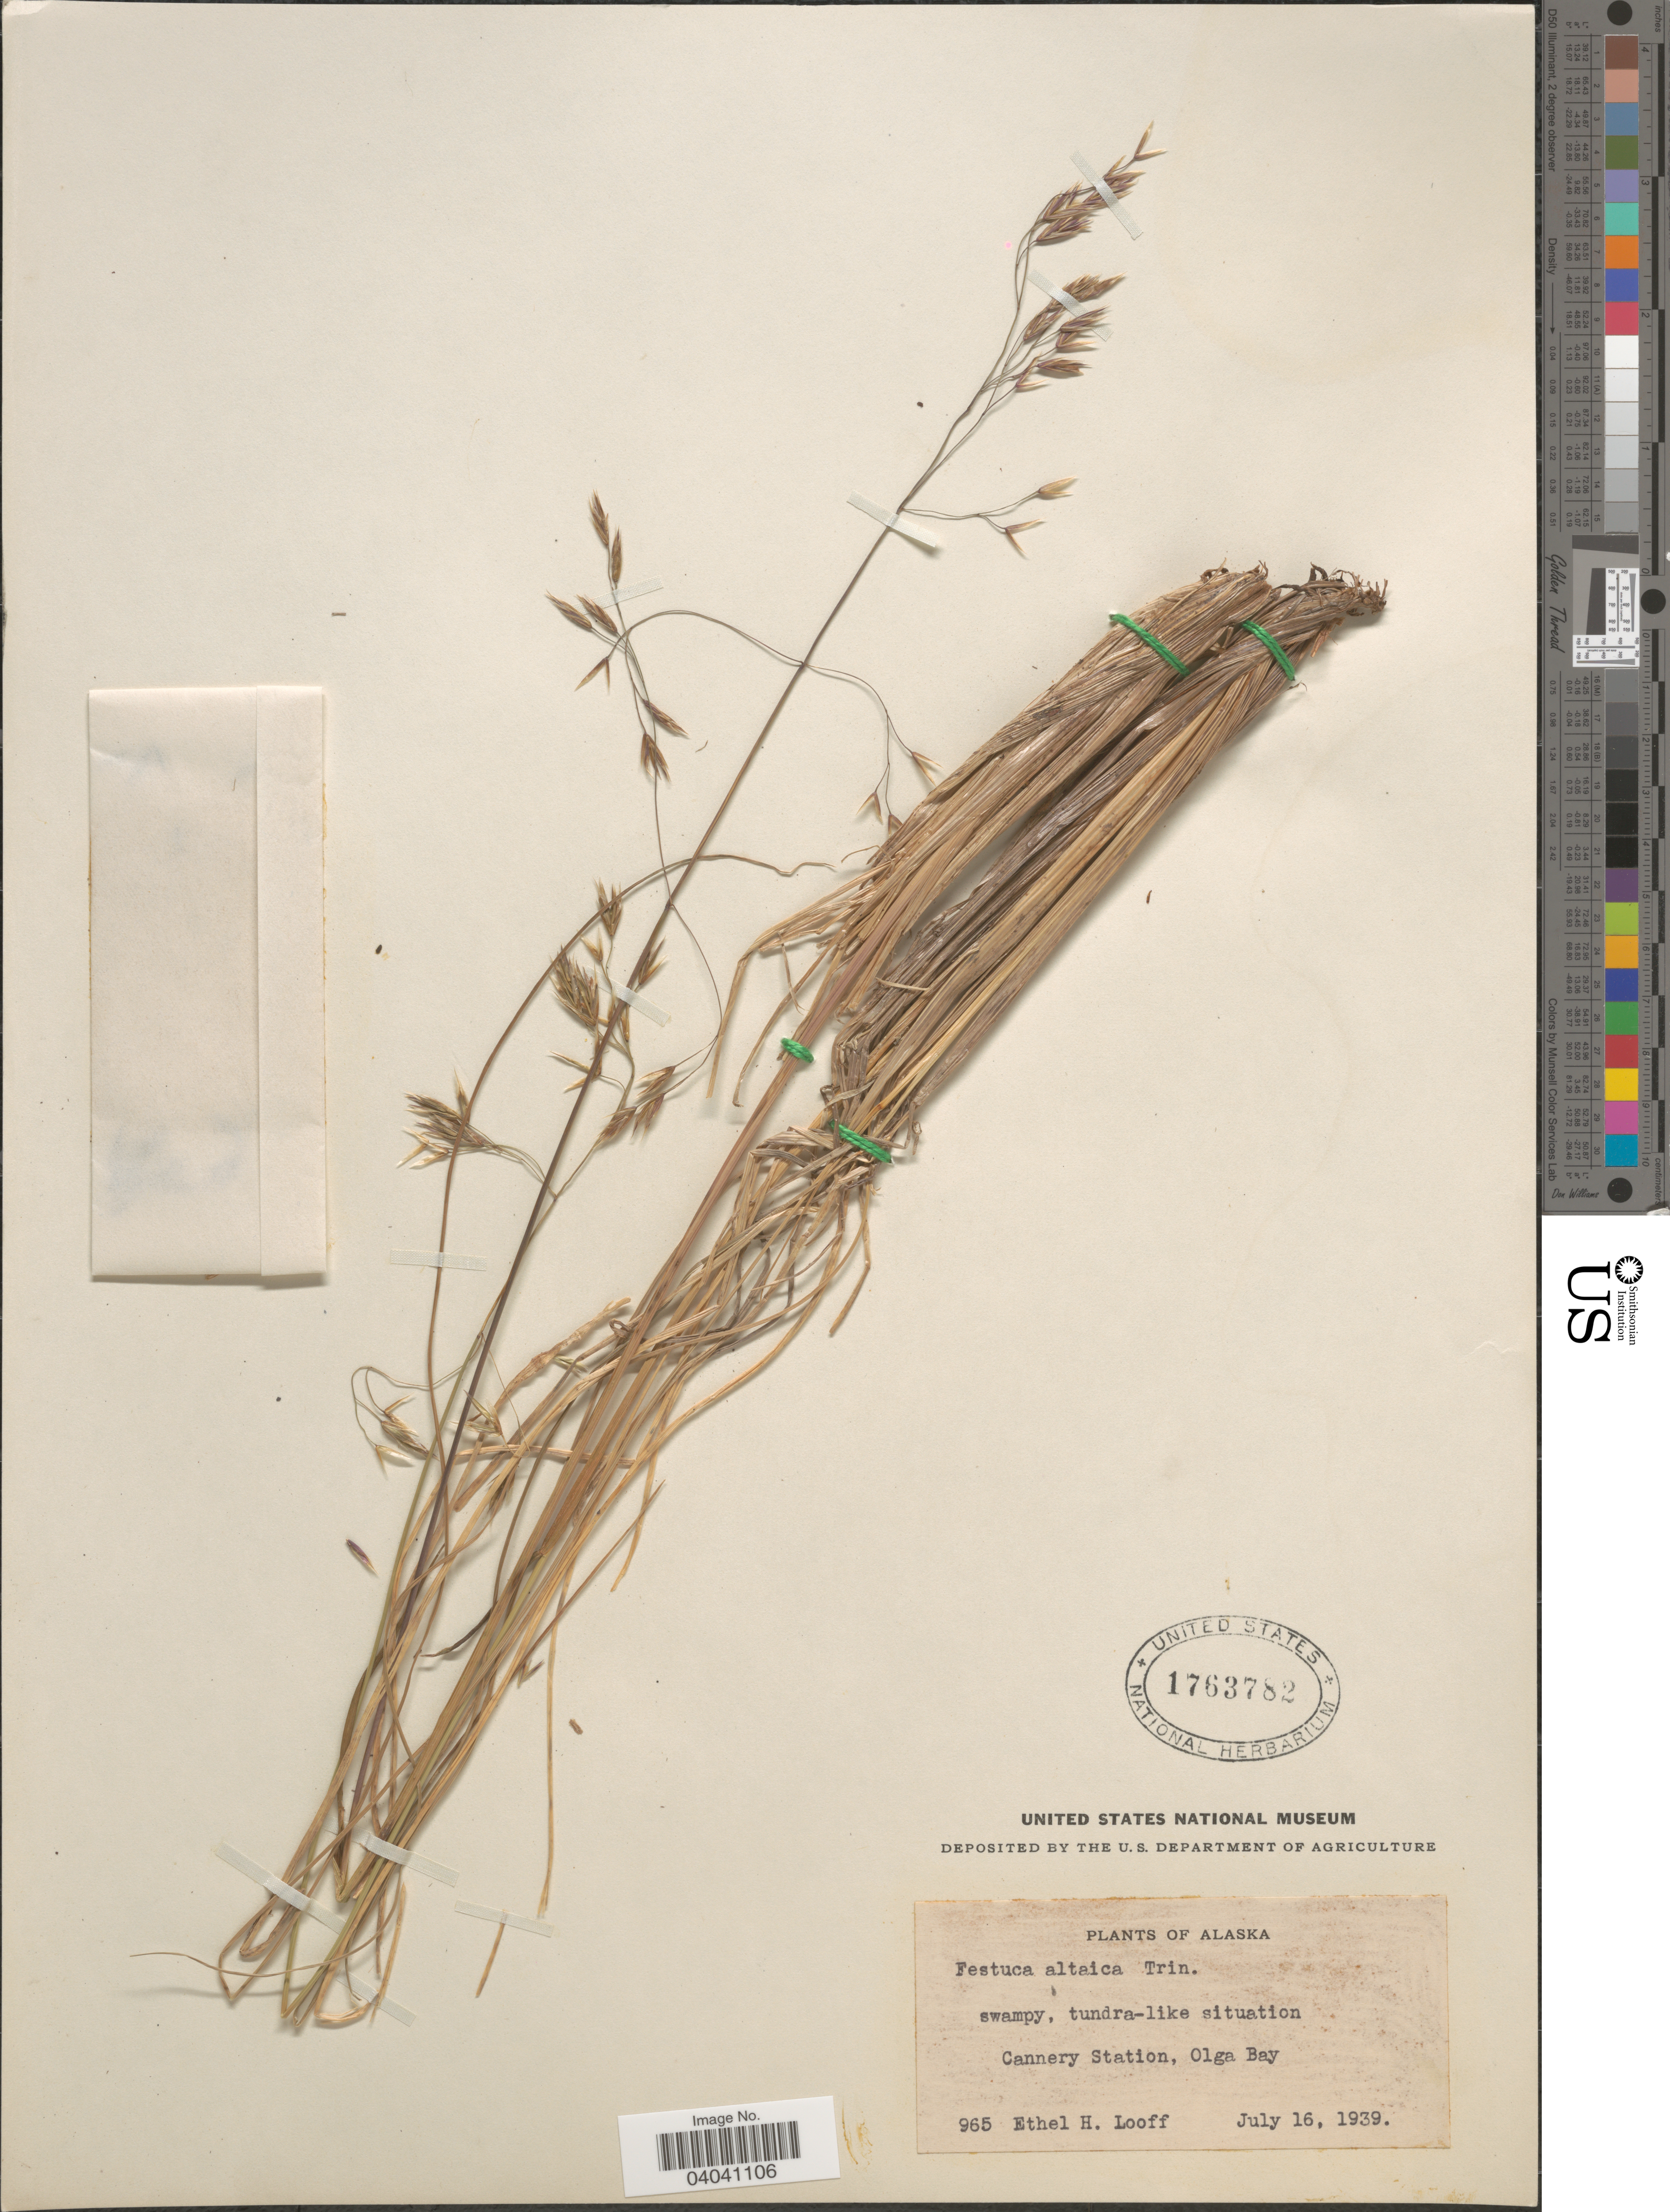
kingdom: Plantae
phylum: Tracheophyta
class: Liliopsida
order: Poales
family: Poaceae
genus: Festuca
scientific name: Festuca altaica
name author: Trin.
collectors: E. Looff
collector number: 965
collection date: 1939-07-16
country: United States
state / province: Alaska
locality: Cannery Station, Olga Bay.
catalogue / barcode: US 1763782